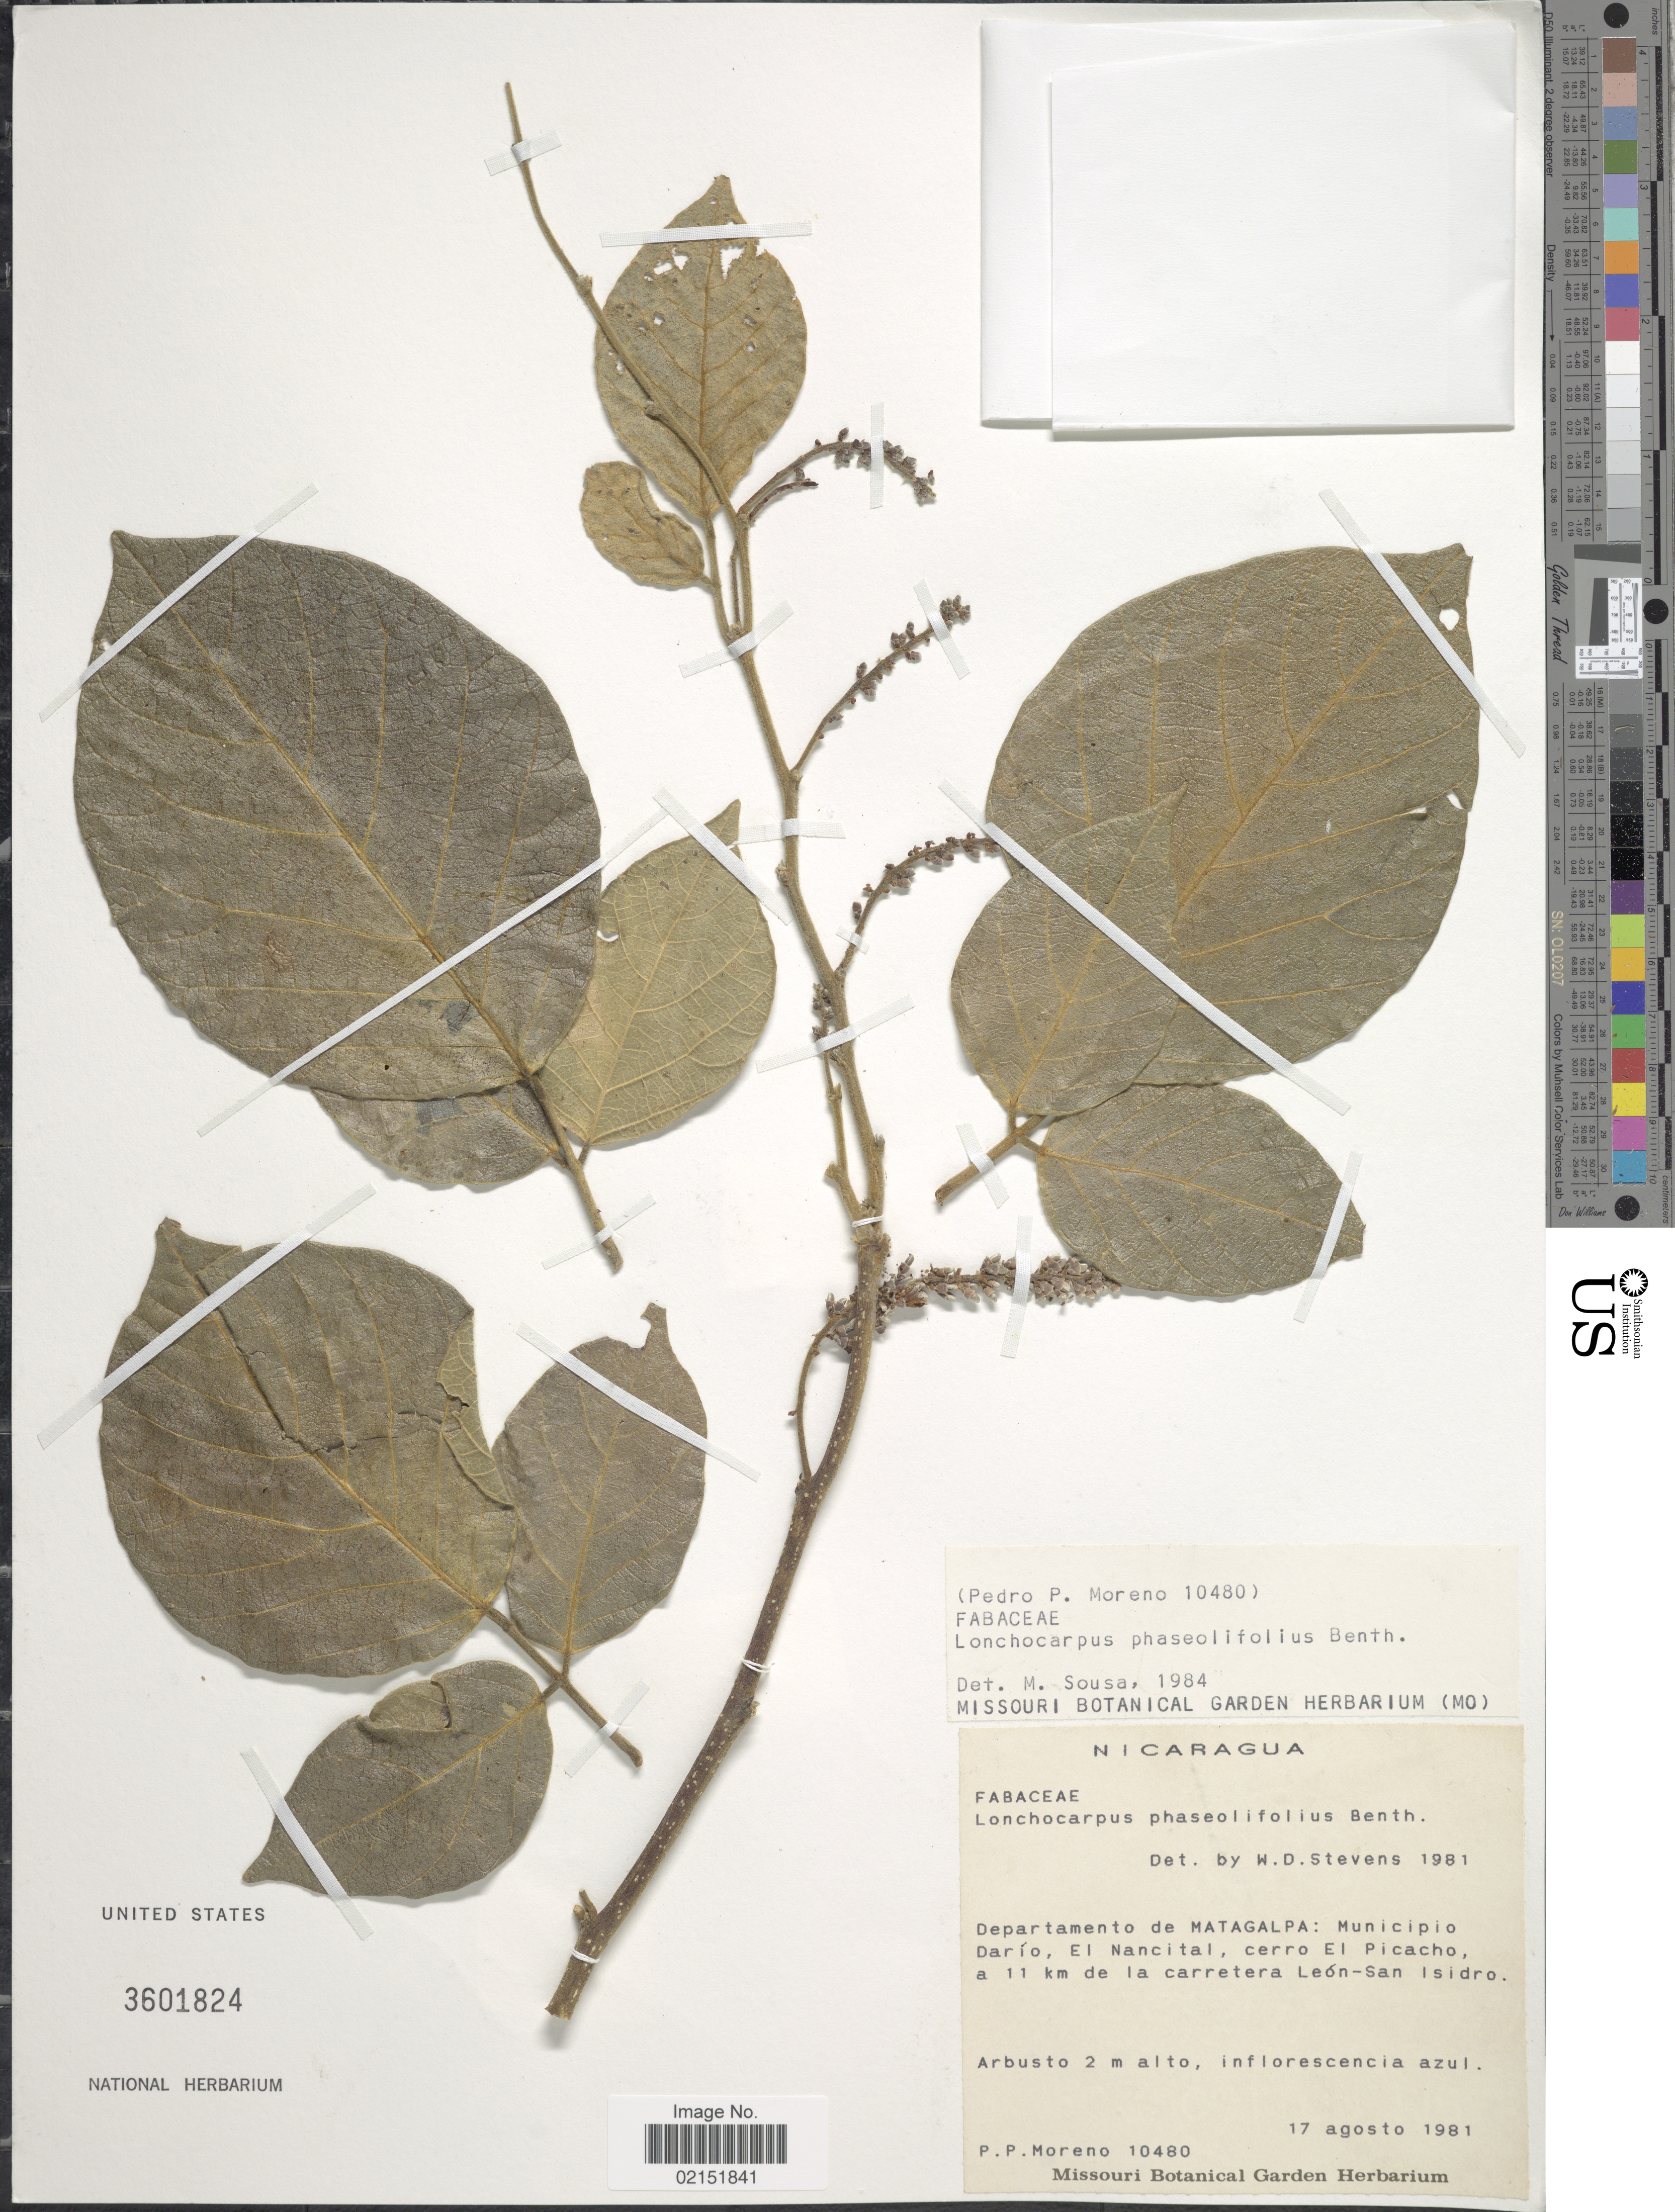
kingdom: Plantae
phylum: Tracheophyta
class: Magnoliopsida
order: Fabales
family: Fabaceae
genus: Lonchocarpus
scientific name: Lonchocarpus phaseolifolius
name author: Benth.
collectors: P. Moreno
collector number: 10480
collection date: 1981-08-17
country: Nicaragua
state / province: Matagalpa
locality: Municipio Dario, El Nancital, cerro El Picacho, a 11 km de la carretera Leon-San Isidro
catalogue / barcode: US 3601824